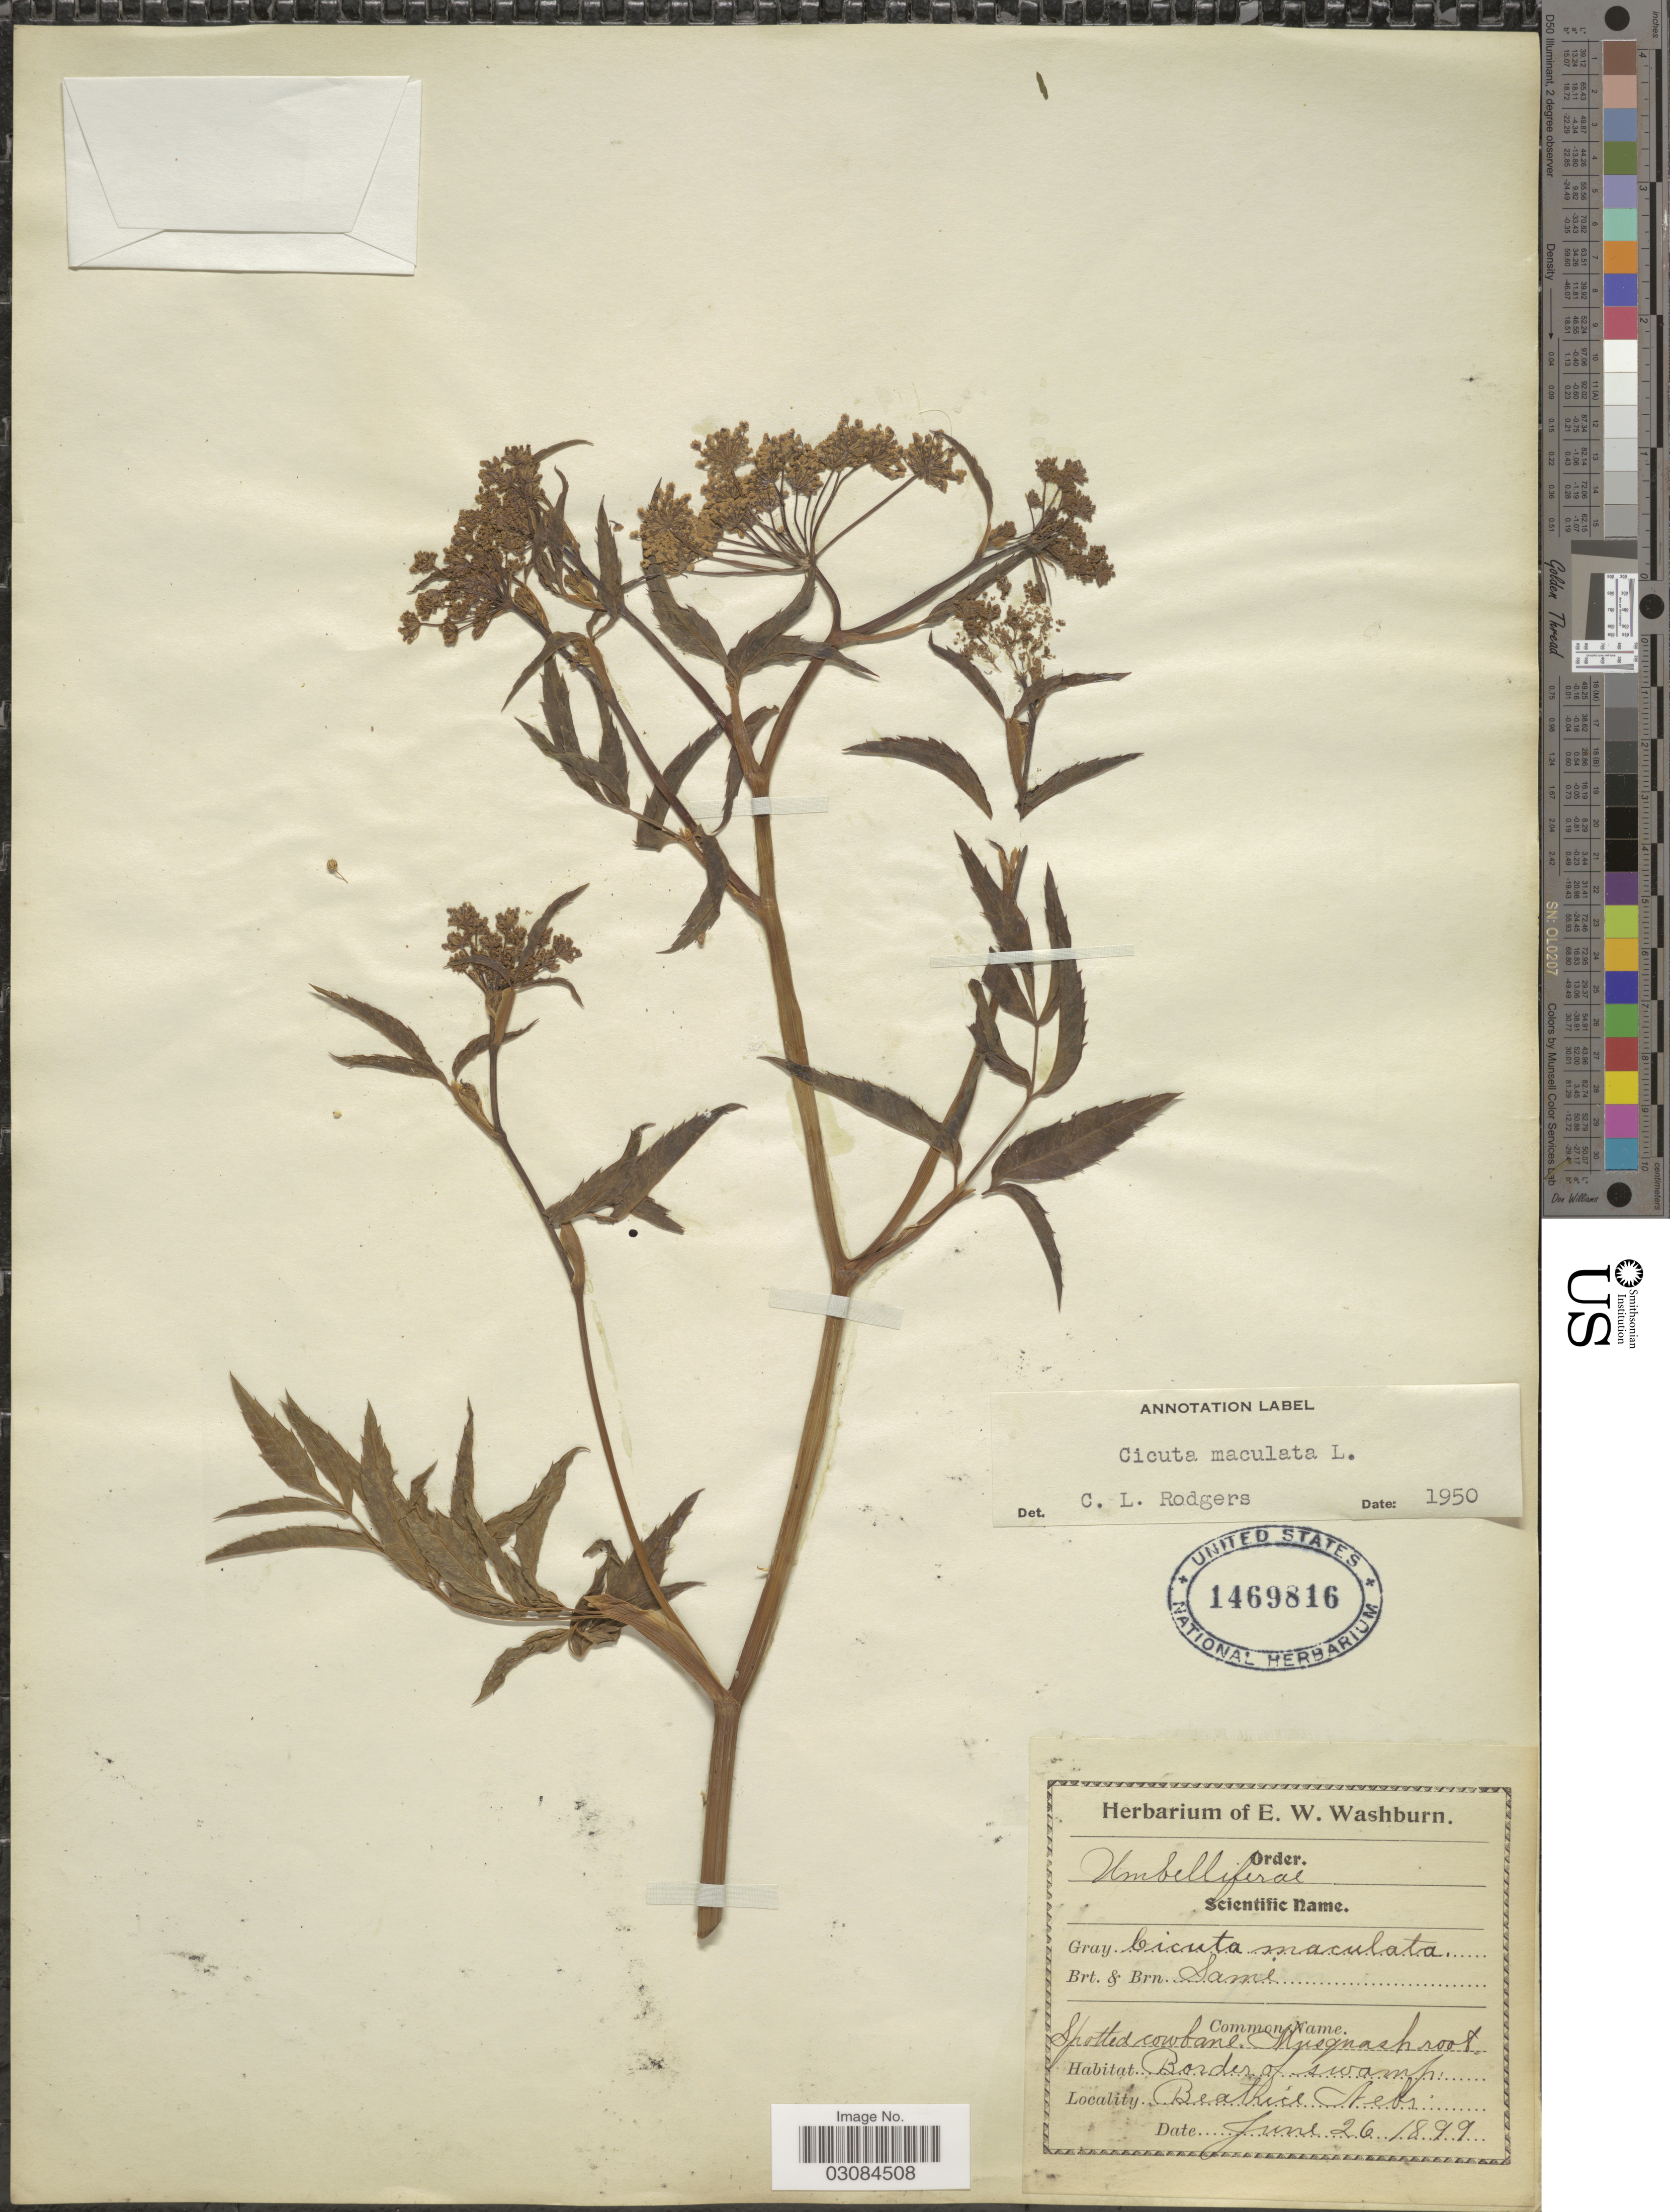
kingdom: Plantae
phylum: Tracheophyta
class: Magnoliopsida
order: Apiales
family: Apiaceae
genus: Cicuta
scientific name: Cicuta maculata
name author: L.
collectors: ex herb. E. W. Washburn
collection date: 1899-06-26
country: United States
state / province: Nebraska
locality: Border of swamp. Beatrice Nebr.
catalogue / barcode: US 1469816